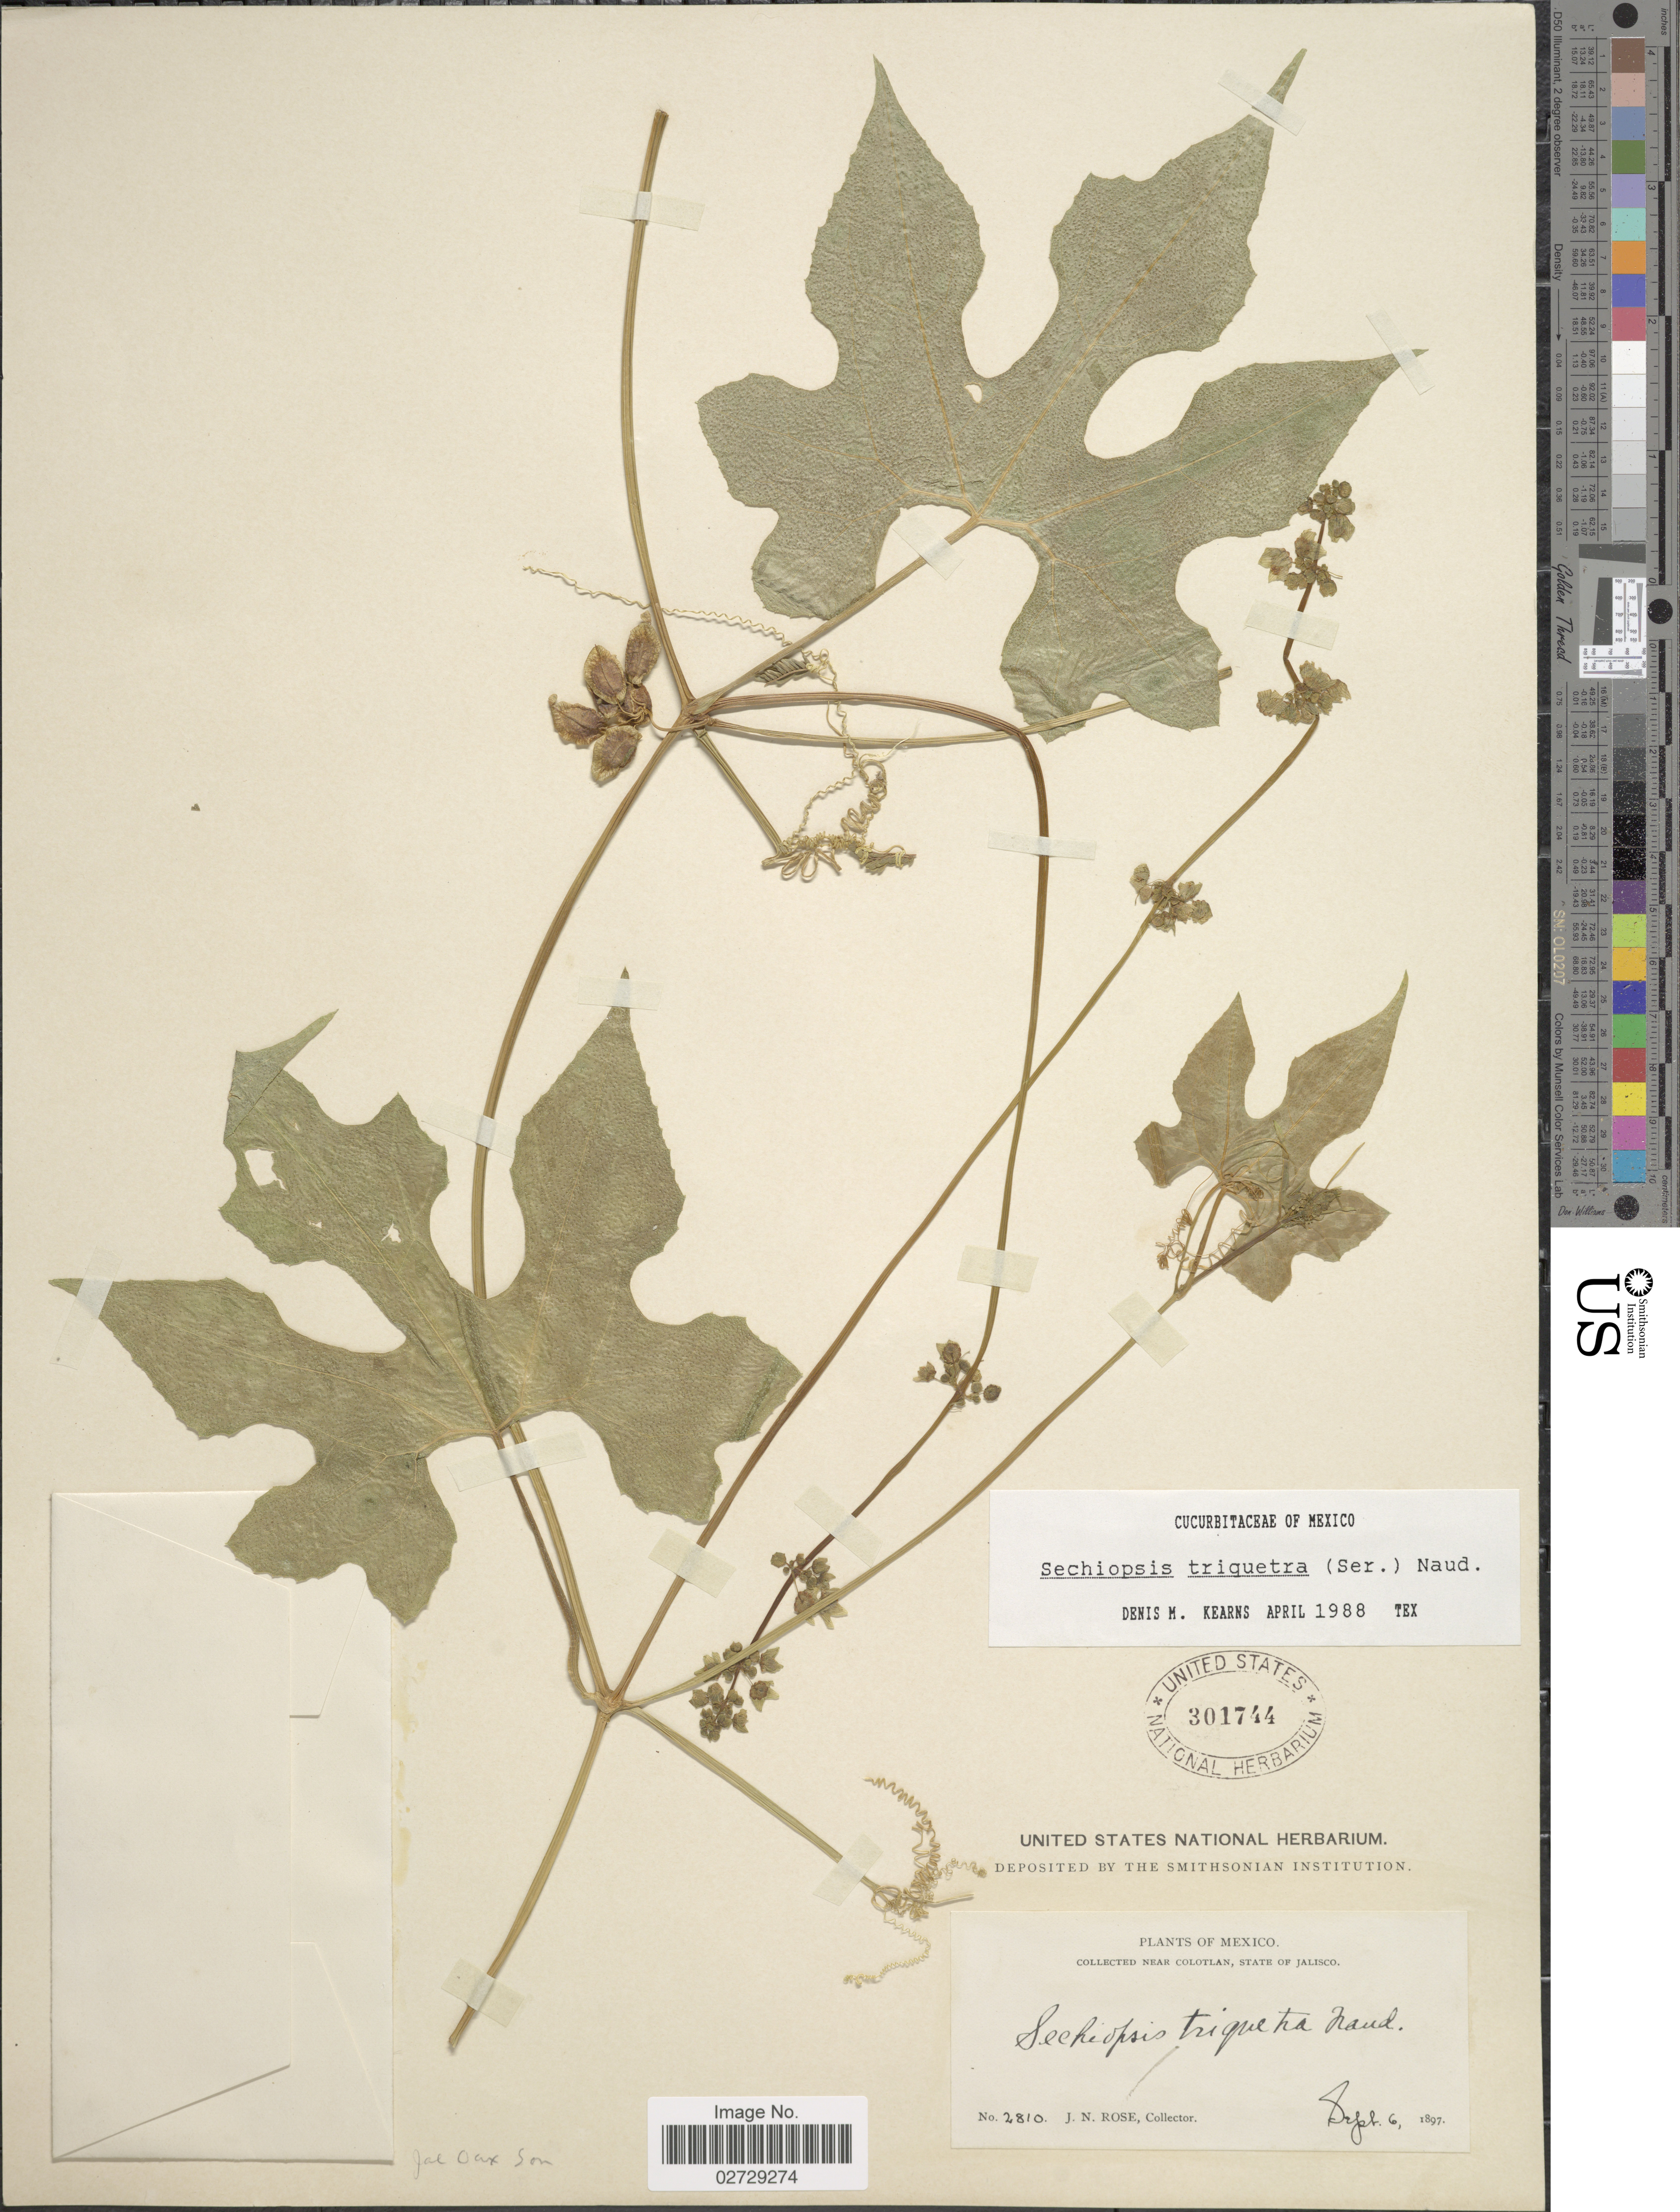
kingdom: Plantae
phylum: Tracheophyta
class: Magnoliopsida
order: Cucurbitales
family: Cucurbitaceae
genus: Sechiopsis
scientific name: Sechiopsis triquetra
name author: (Moc. & Sessé ex Ser.) Naudin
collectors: J. N. Rose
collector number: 2810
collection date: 1897-09-06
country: Mexico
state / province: Jalisco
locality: Near Colotlan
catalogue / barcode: US 301744